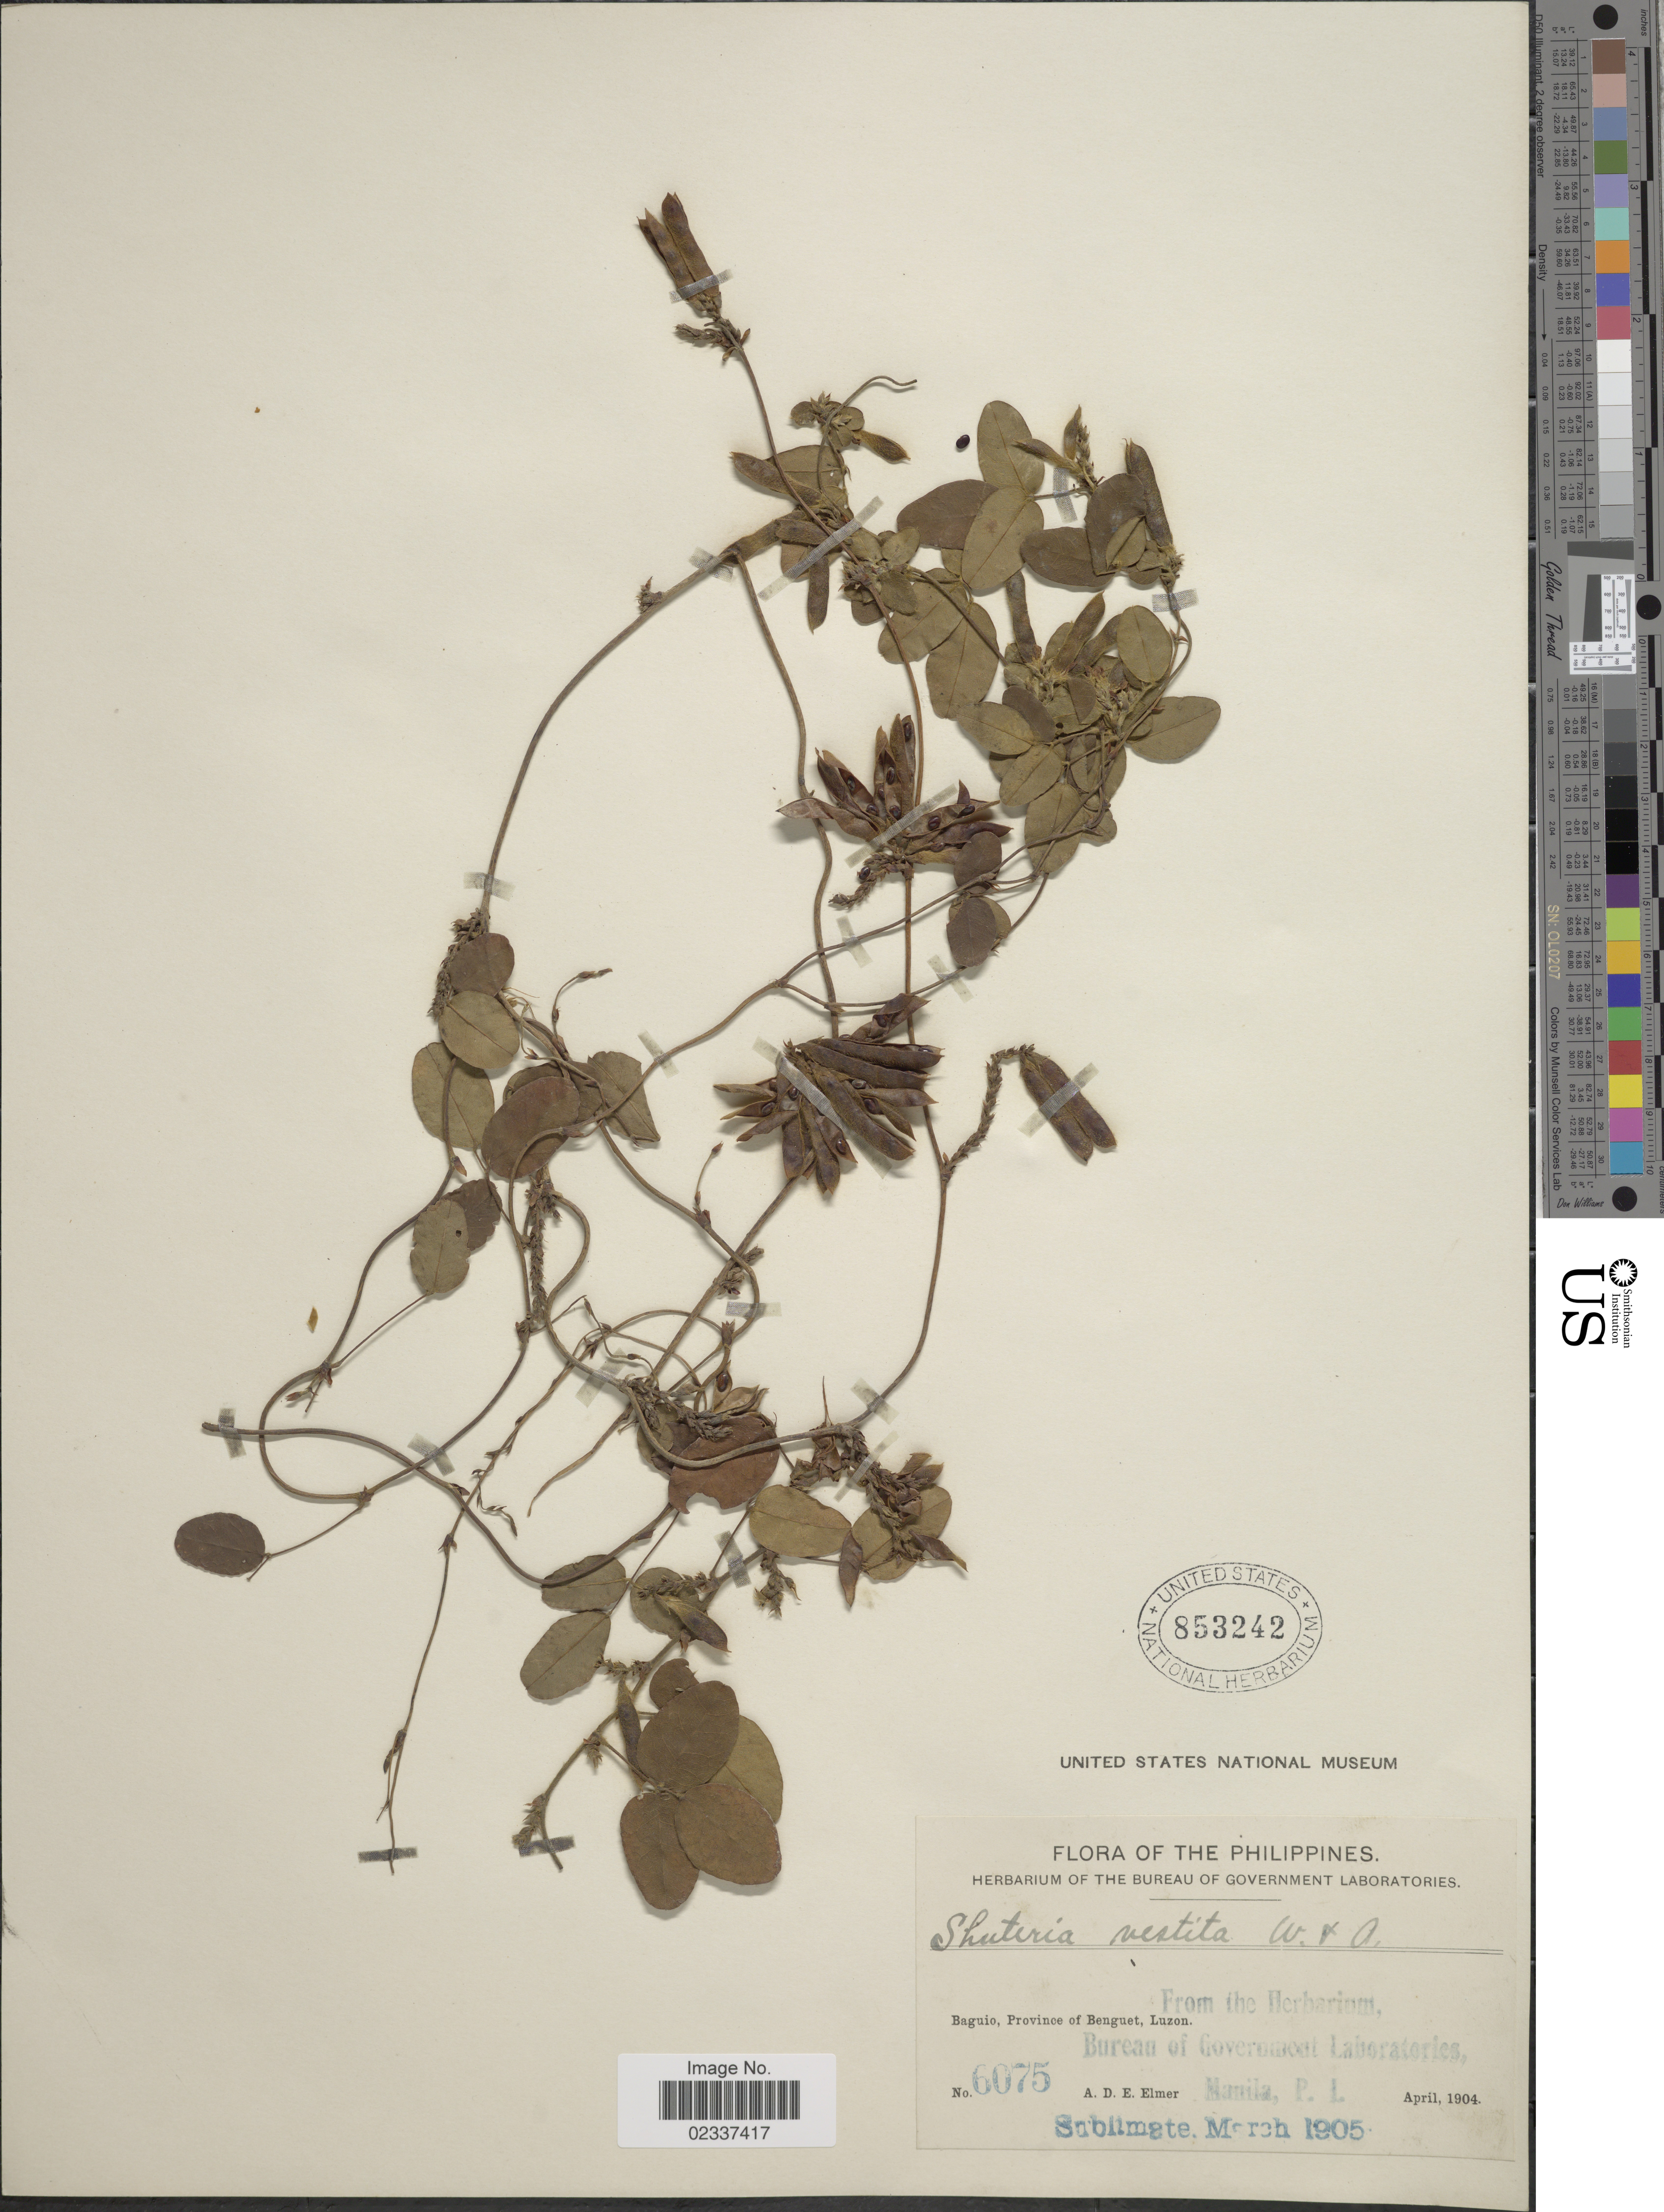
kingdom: Plantae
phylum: Tracheophyta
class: Magnoliopsida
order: Fabales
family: Fabaceae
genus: Shuteria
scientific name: Shuteria vestita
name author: Wight & Arn.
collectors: A. D. E. Elmer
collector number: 6075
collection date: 1905-04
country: Philippines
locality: Baguio, Province of Benguet, Luzon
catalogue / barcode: US 853242